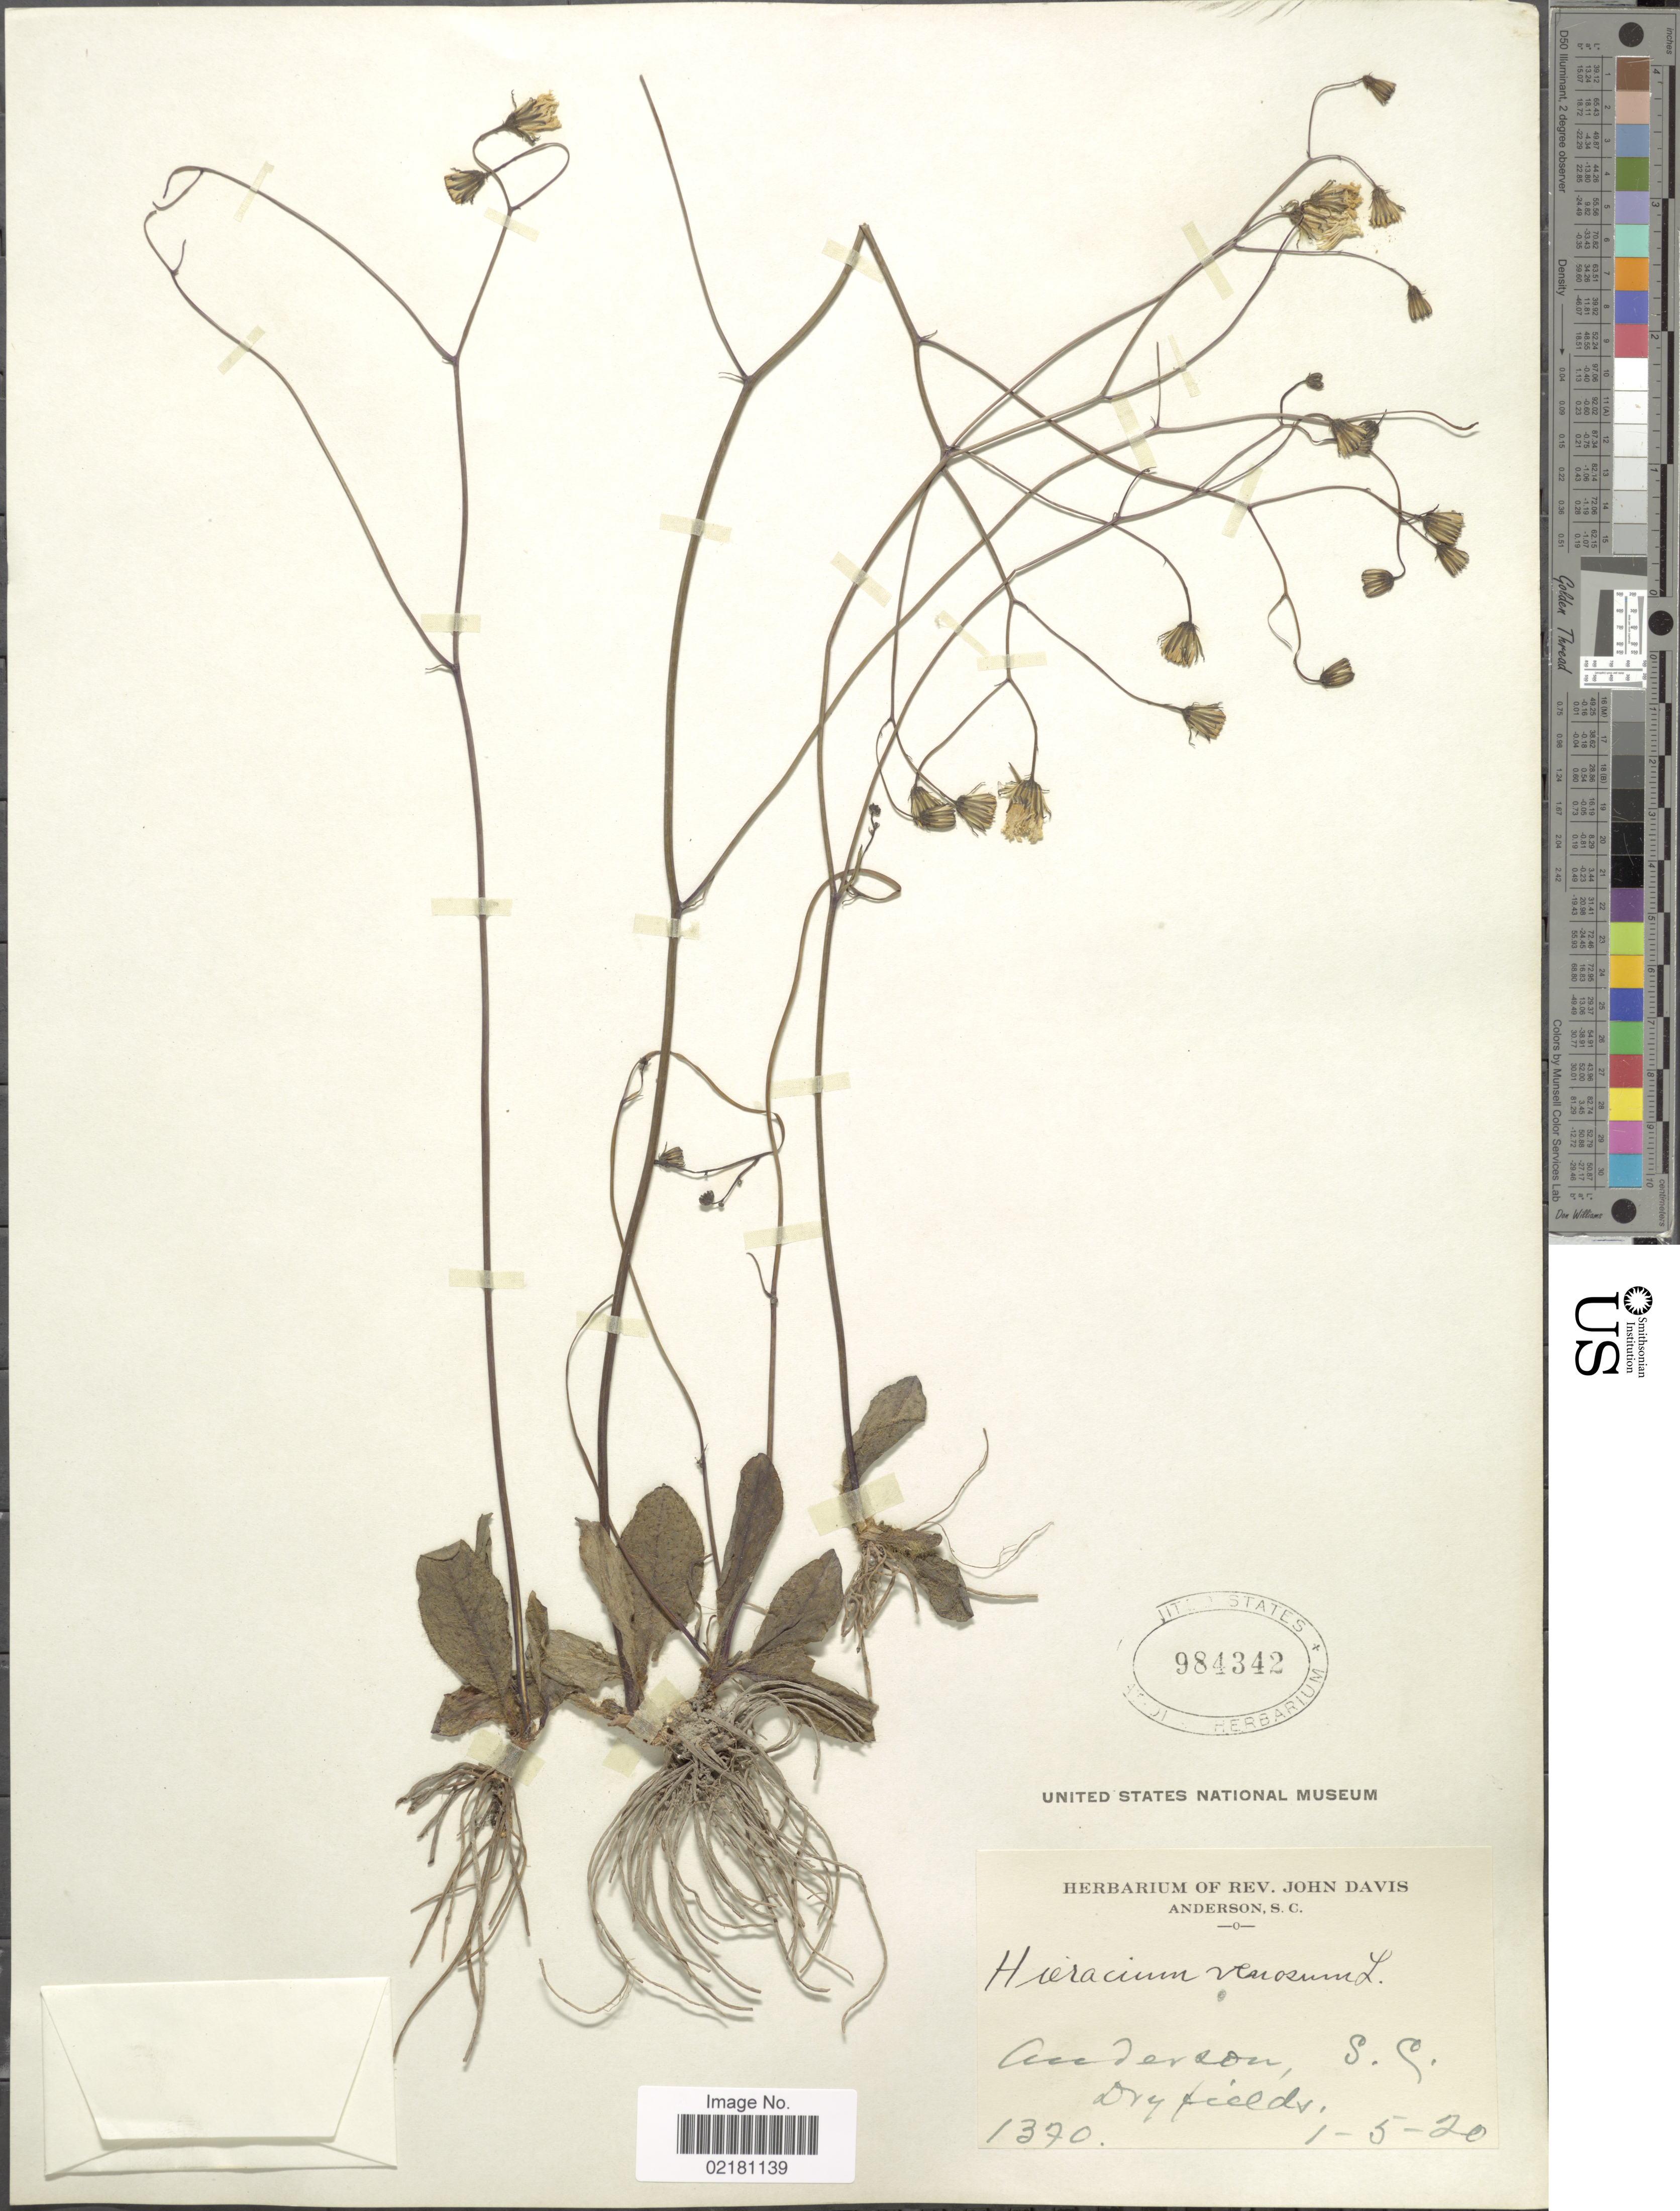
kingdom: Plantae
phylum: Tracheophyta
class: Magnoliopsida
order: Asterales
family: Asteraceae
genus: Hieracium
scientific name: Hieracium venosum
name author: L.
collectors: ex herb. Rev. John Davis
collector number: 1370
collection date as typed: Transcribed d/m/y: 5/1/20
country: United States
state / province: South Carolina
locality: Anderson, S.C. Dry fields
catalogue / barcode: US 984342